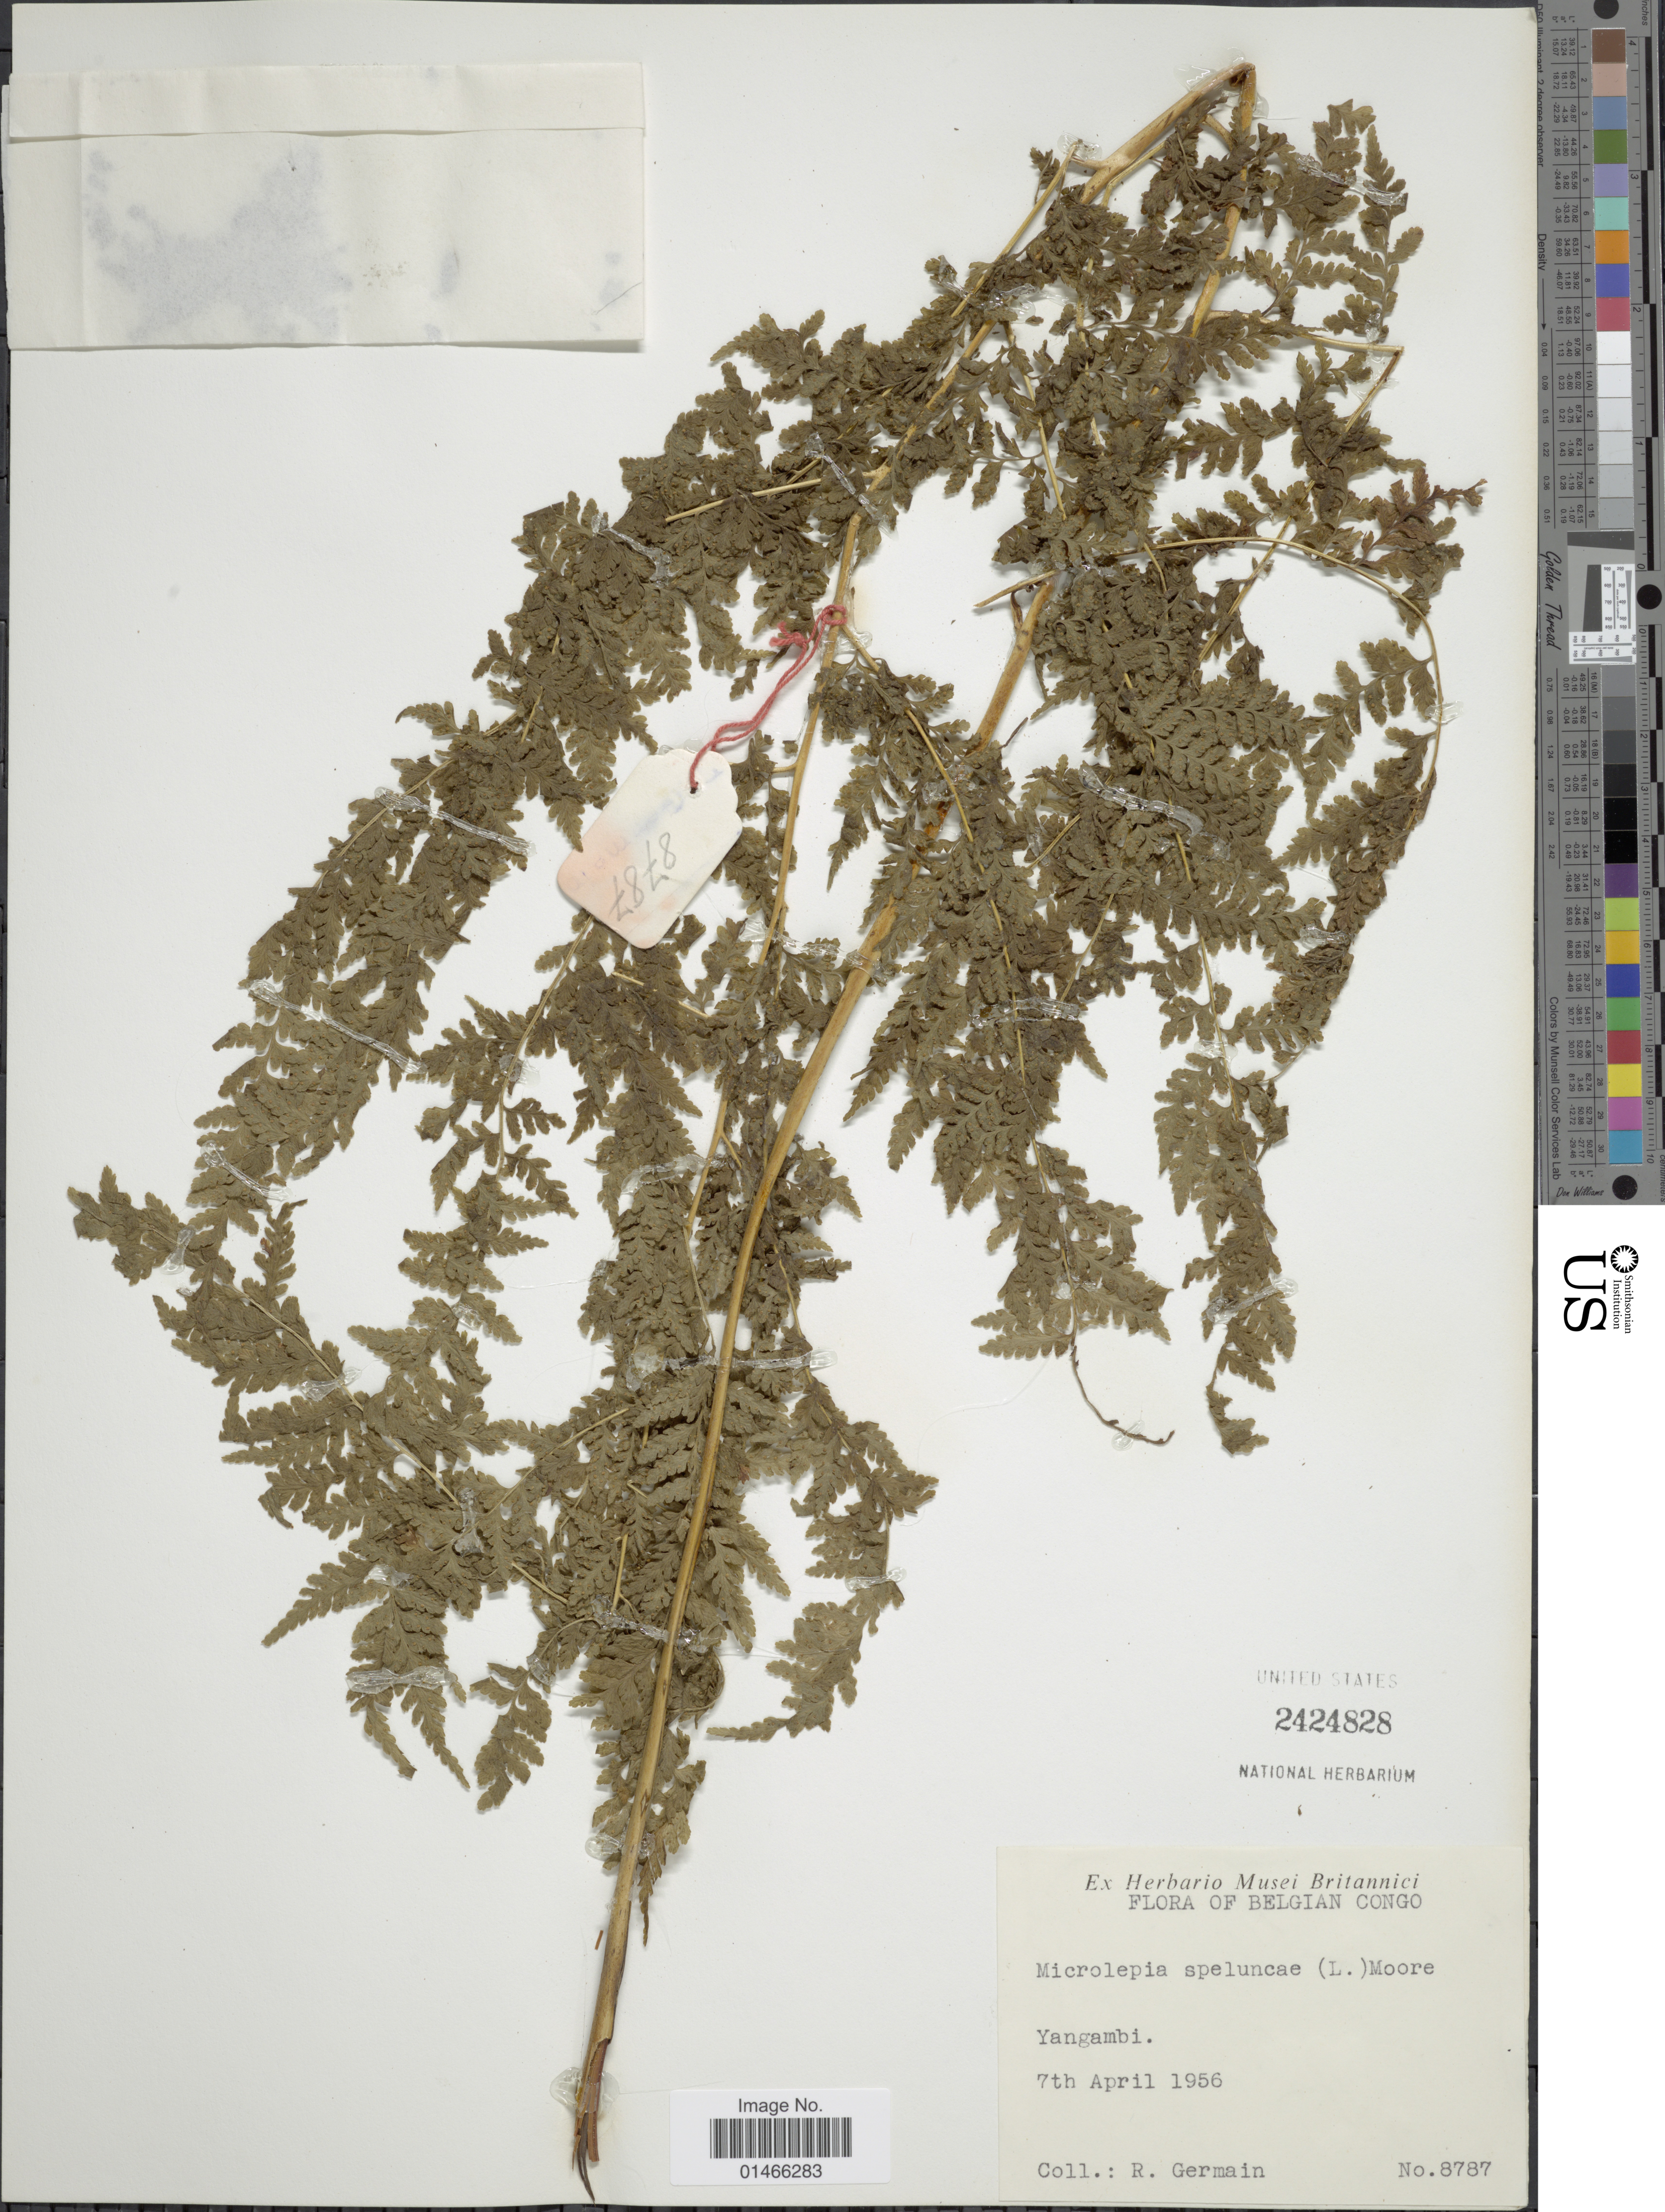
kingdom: Plantae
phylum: Tracheophyta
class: Polypodiopsida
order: Polypodiales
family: Dennstaedtiaceae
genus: Microlepia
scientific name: Microlepia speluncae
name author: (L.) T. Moore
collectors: R. Germain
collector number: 8787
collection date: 1956-04-07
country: Congo, Democratic Republic of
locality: Belgian Congo. Yangambi.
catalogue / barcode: US 2424828